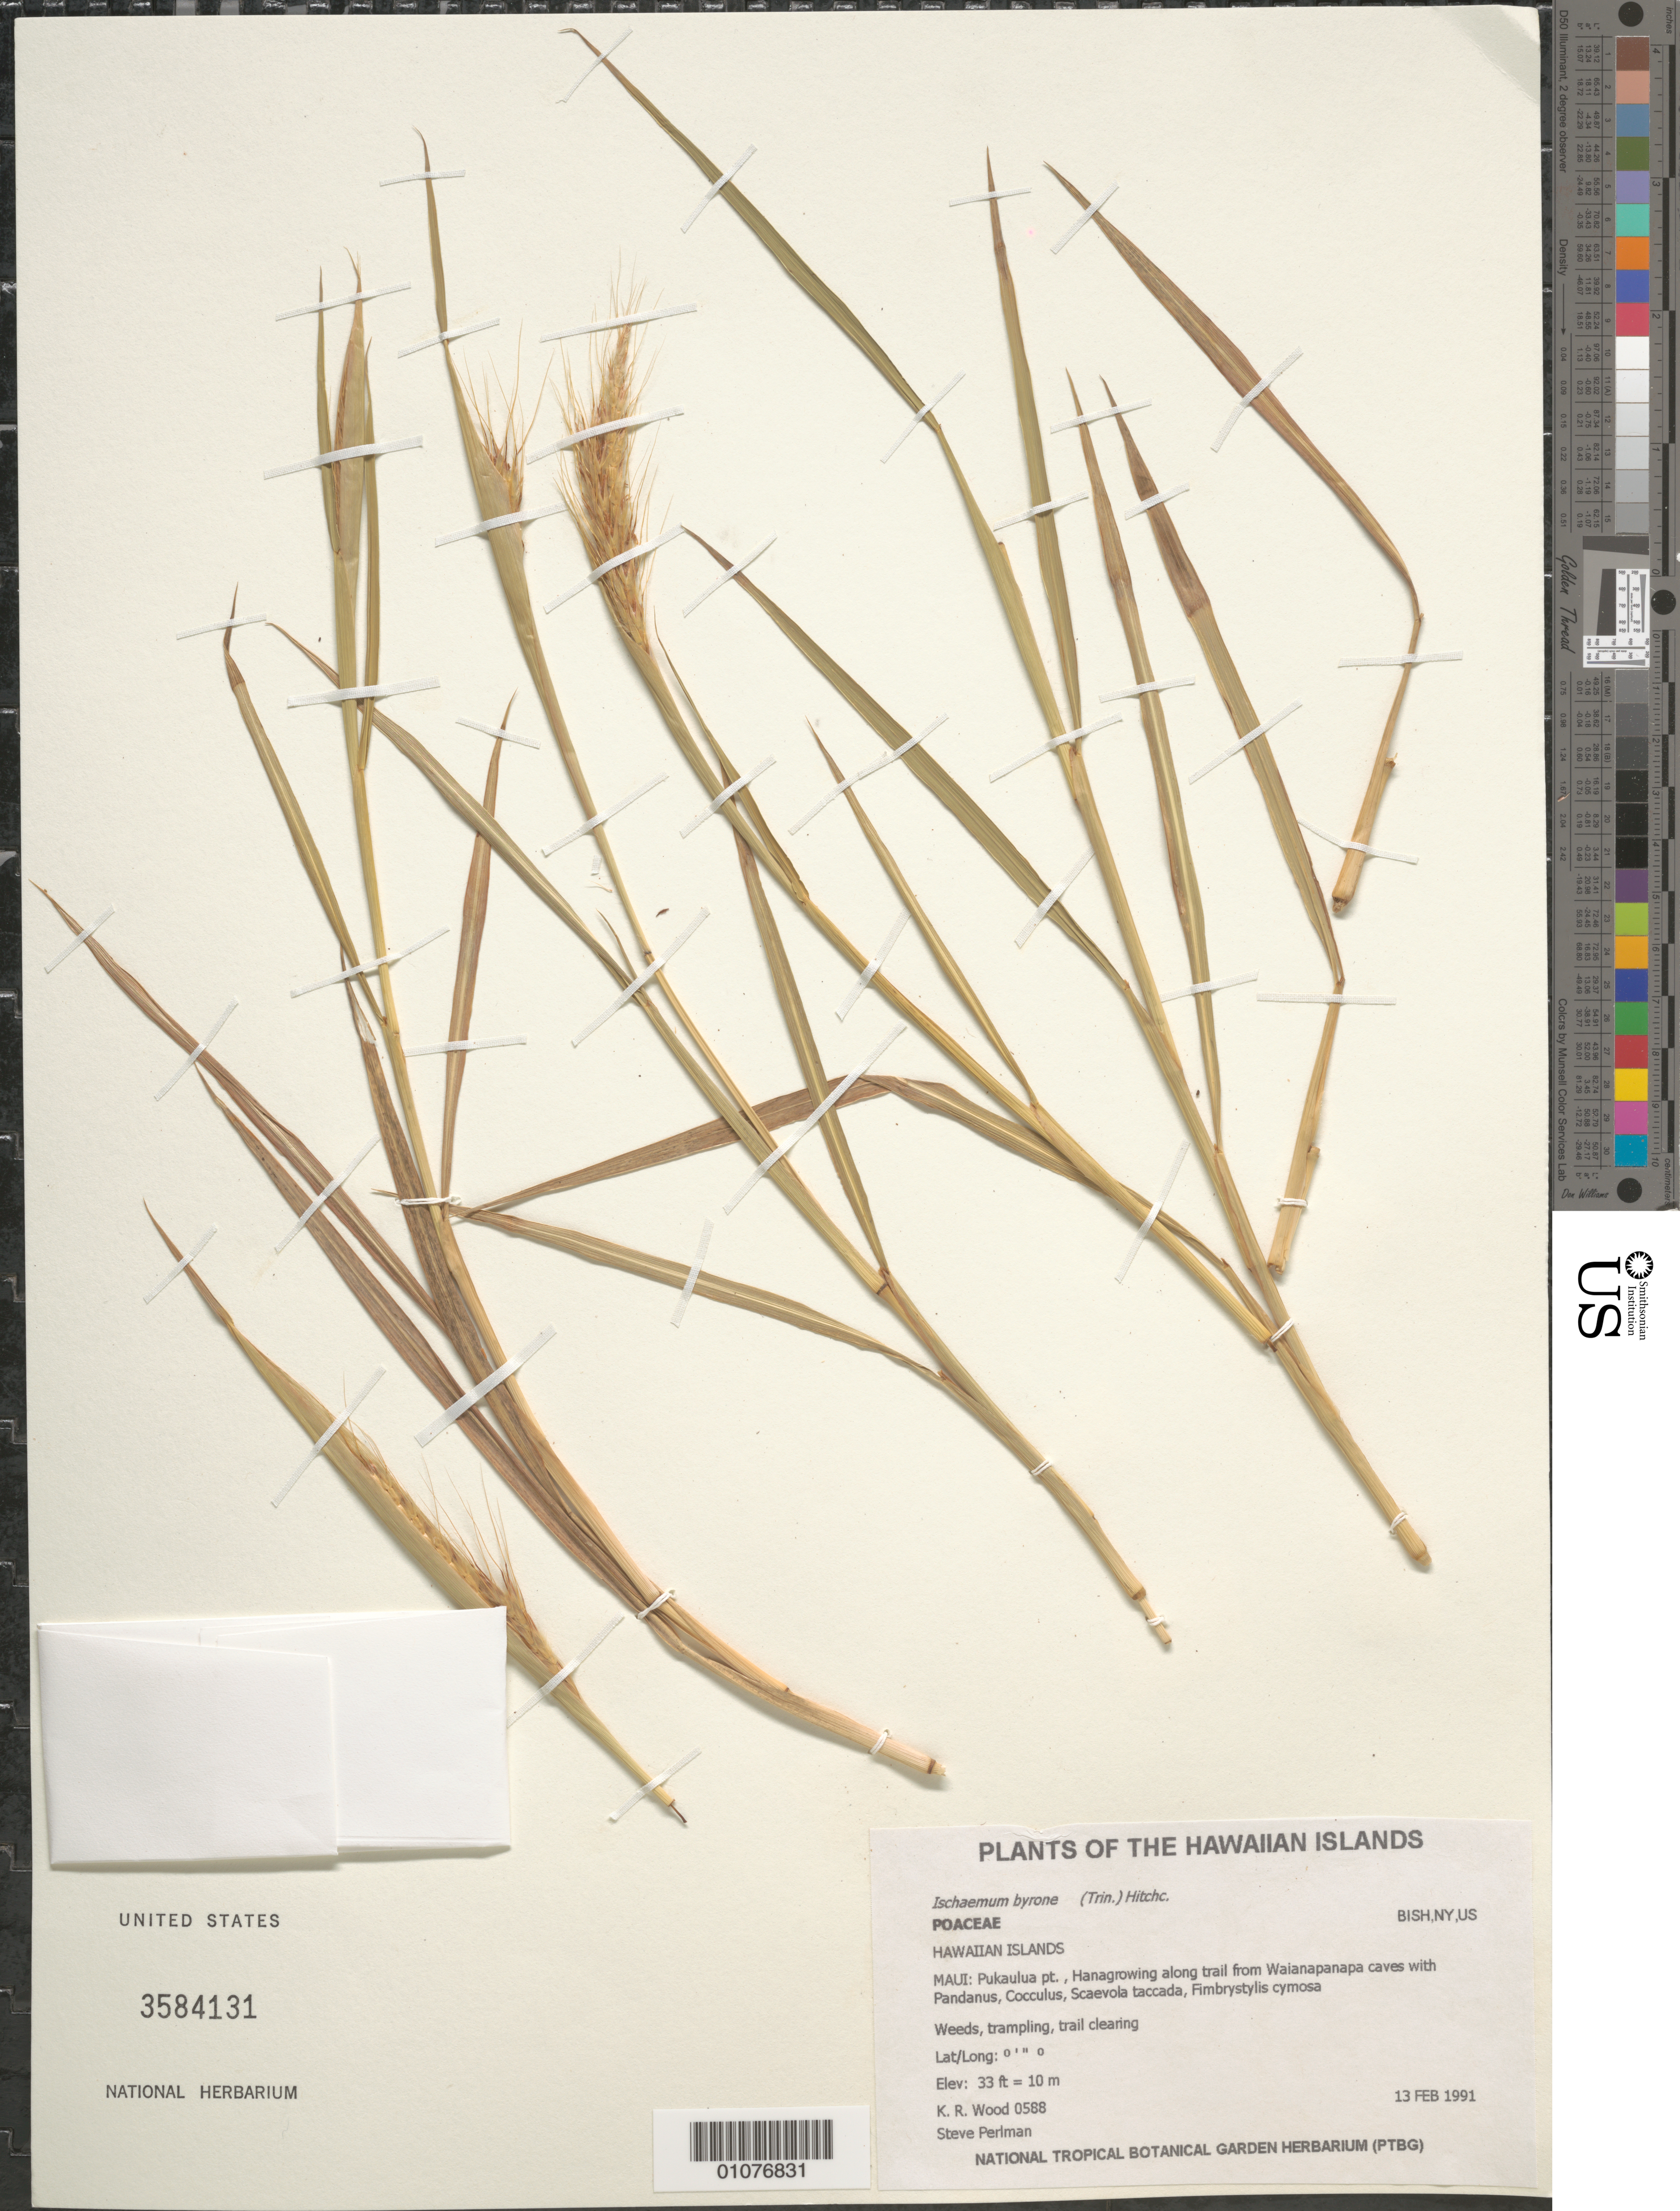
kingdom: Plantae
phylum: Tracheophyta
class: Liliopsida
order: Poales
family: Poaceae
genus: Ischaemum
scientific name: Ischaemum byrone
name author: (Trin.) Hitchc.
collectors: K. R. Wood & S. P. Perlman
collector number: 0588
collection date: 1991-02-13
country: United States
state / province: Hawaii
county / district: Maui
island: Maui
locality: Pukaulua pt., Hanagrowing along trail from Waianapanapa caves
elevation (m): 10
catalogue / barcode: US 3584131